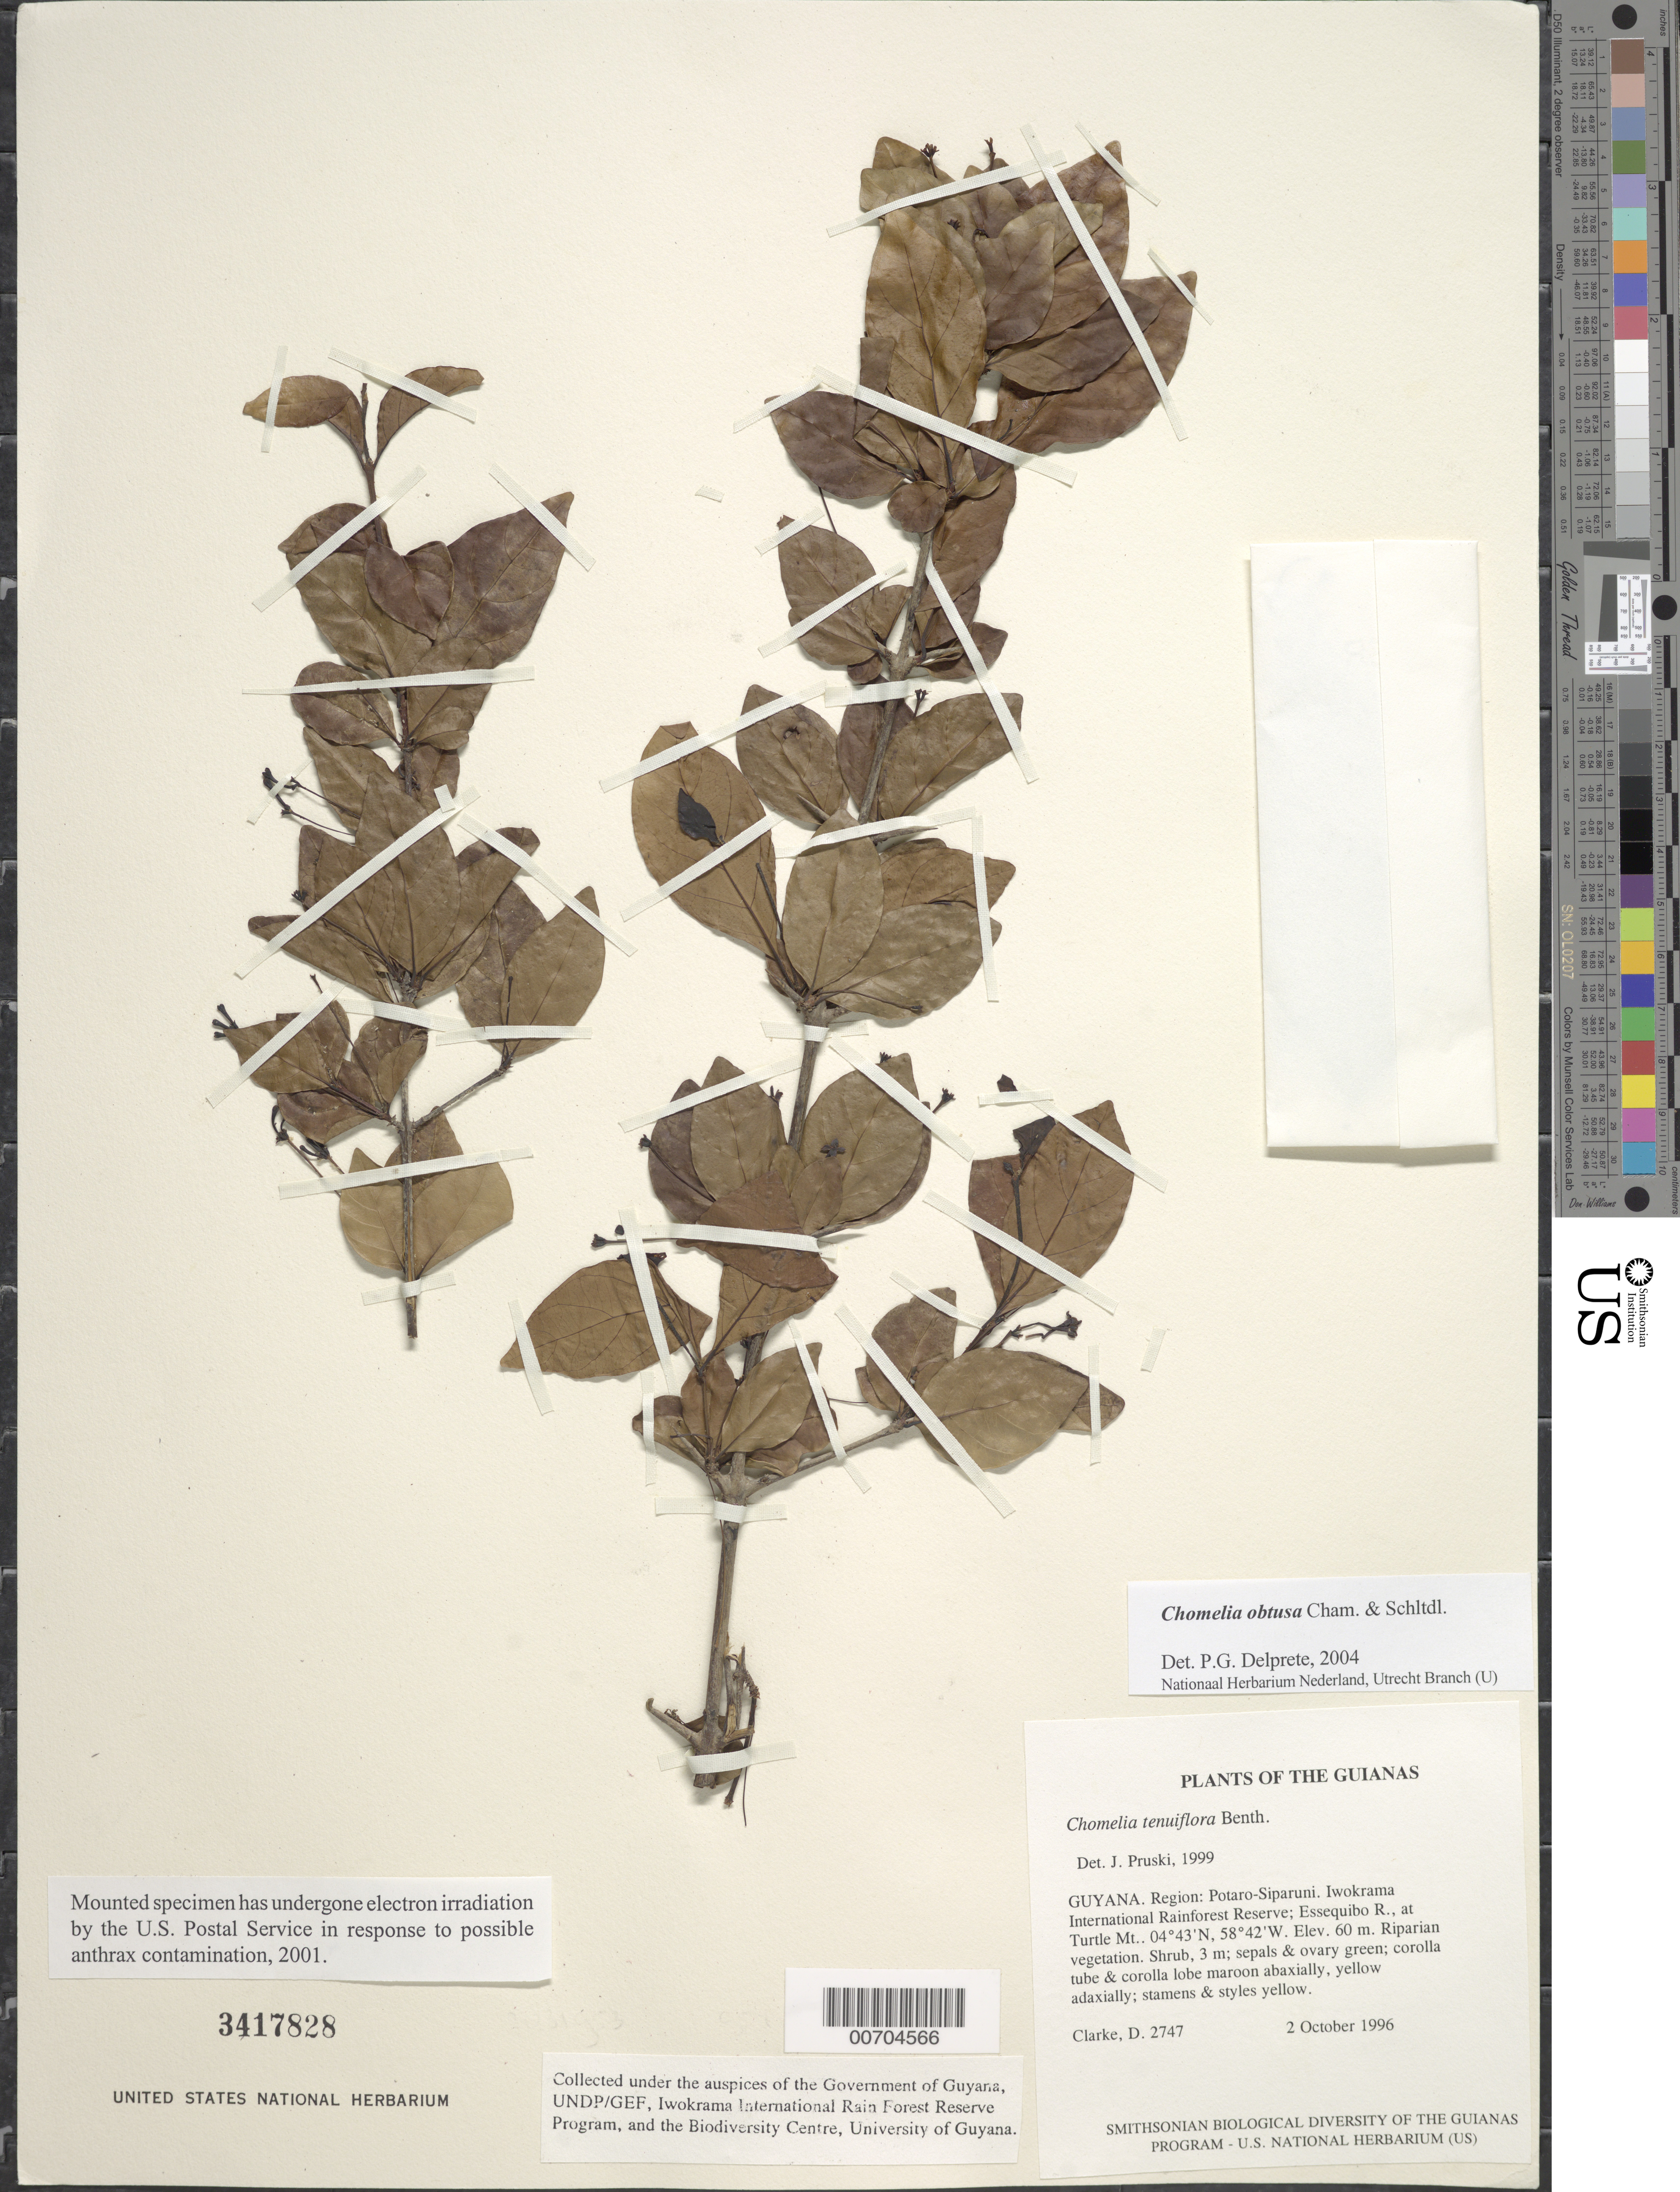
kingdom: Plantae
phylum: Tracheophyta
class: Magnoliopsida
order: Gentianales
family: Rubiaceae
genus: Chomelia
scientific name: Chomelia obtusa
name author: Cham. & Schltdl.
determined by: Delprete, P. G., Herb. de Guyane Cay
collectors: H. D. Clarke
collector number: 2747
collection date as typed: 2 October 1996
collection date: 1996-10-02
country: Guyana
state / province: Potaro-Siparuni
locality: Iwokrama International Rainforest Reserve; Essequibo R., at Turtle Mt.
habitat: Riparian vegetation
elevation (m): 60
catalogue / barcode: US 3417828